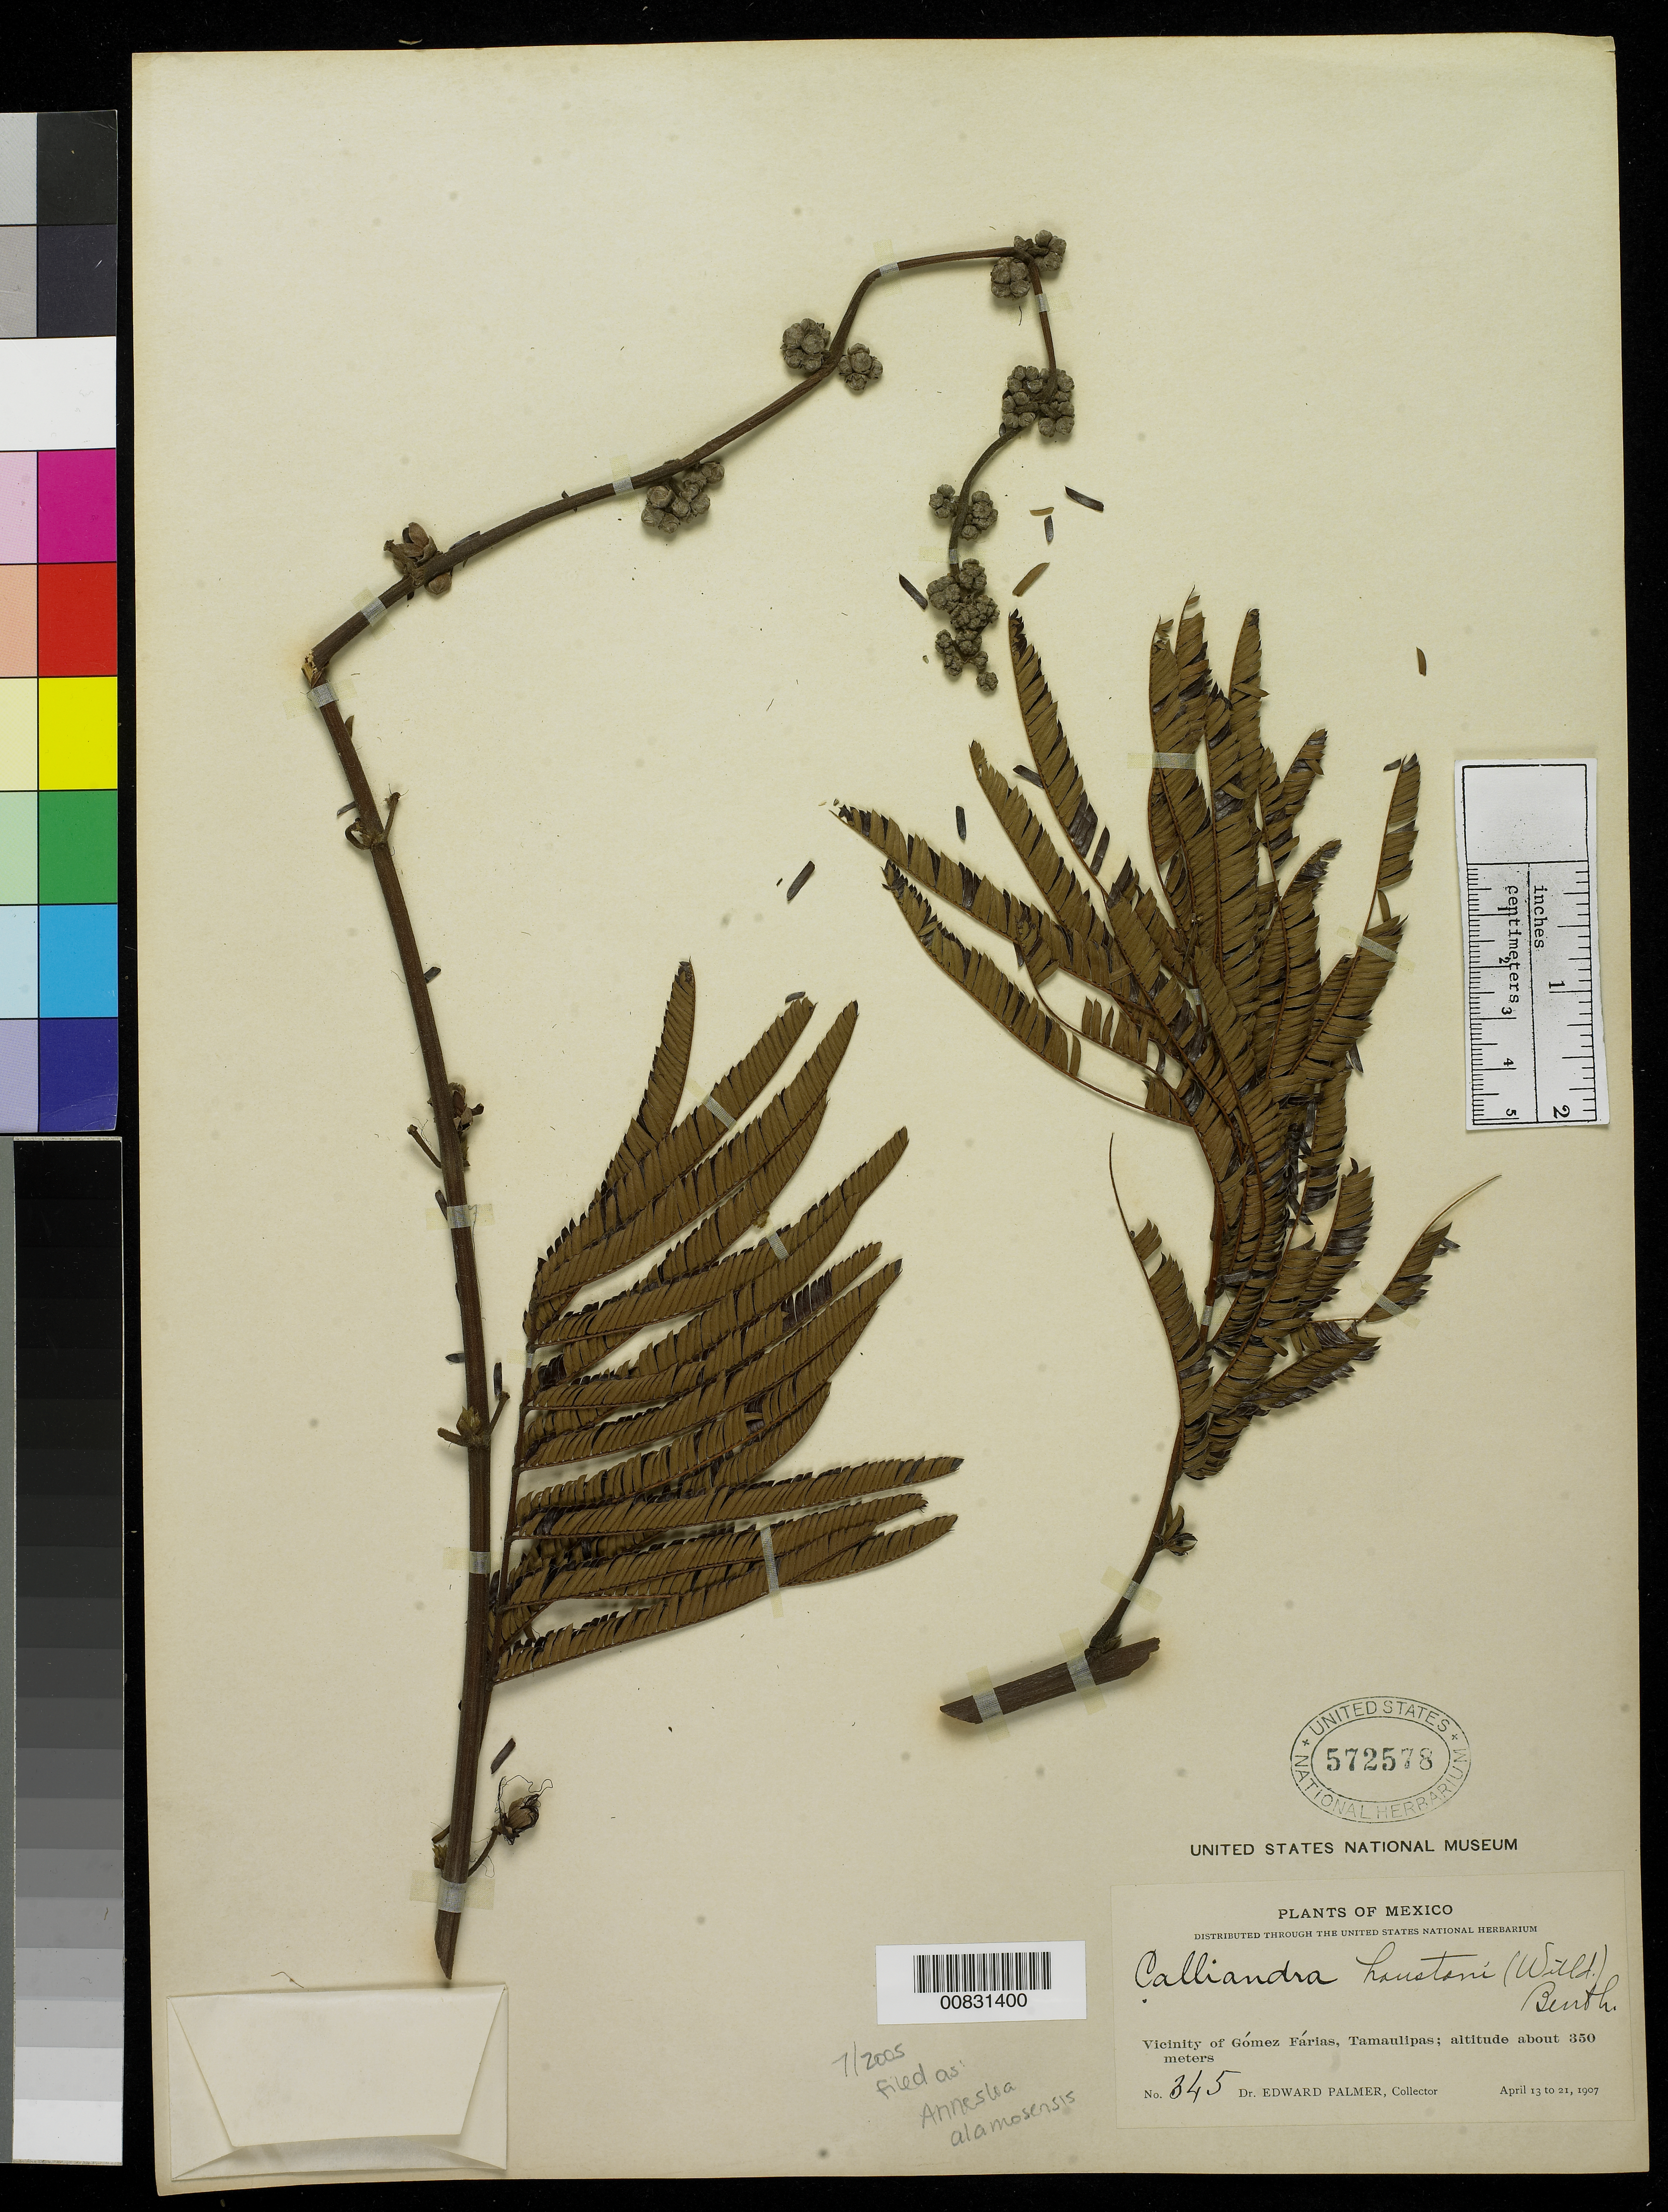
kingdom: Plantae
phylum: Tracheophyta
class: Magnoliopsida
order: Fabales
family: Fabaceae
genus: Calliandra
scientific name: Calliandra houstoniana subsp. alamosensis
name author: (Mill.) Standl.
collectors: E. Palmer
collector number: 345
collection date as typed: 13 Apr 1907 to 21 Apr 1907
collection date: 1907-04-13/1907-04-21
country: Mexico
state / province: Tamaulipas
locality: Vicinity of Gómez Farias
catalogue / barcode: US 572578